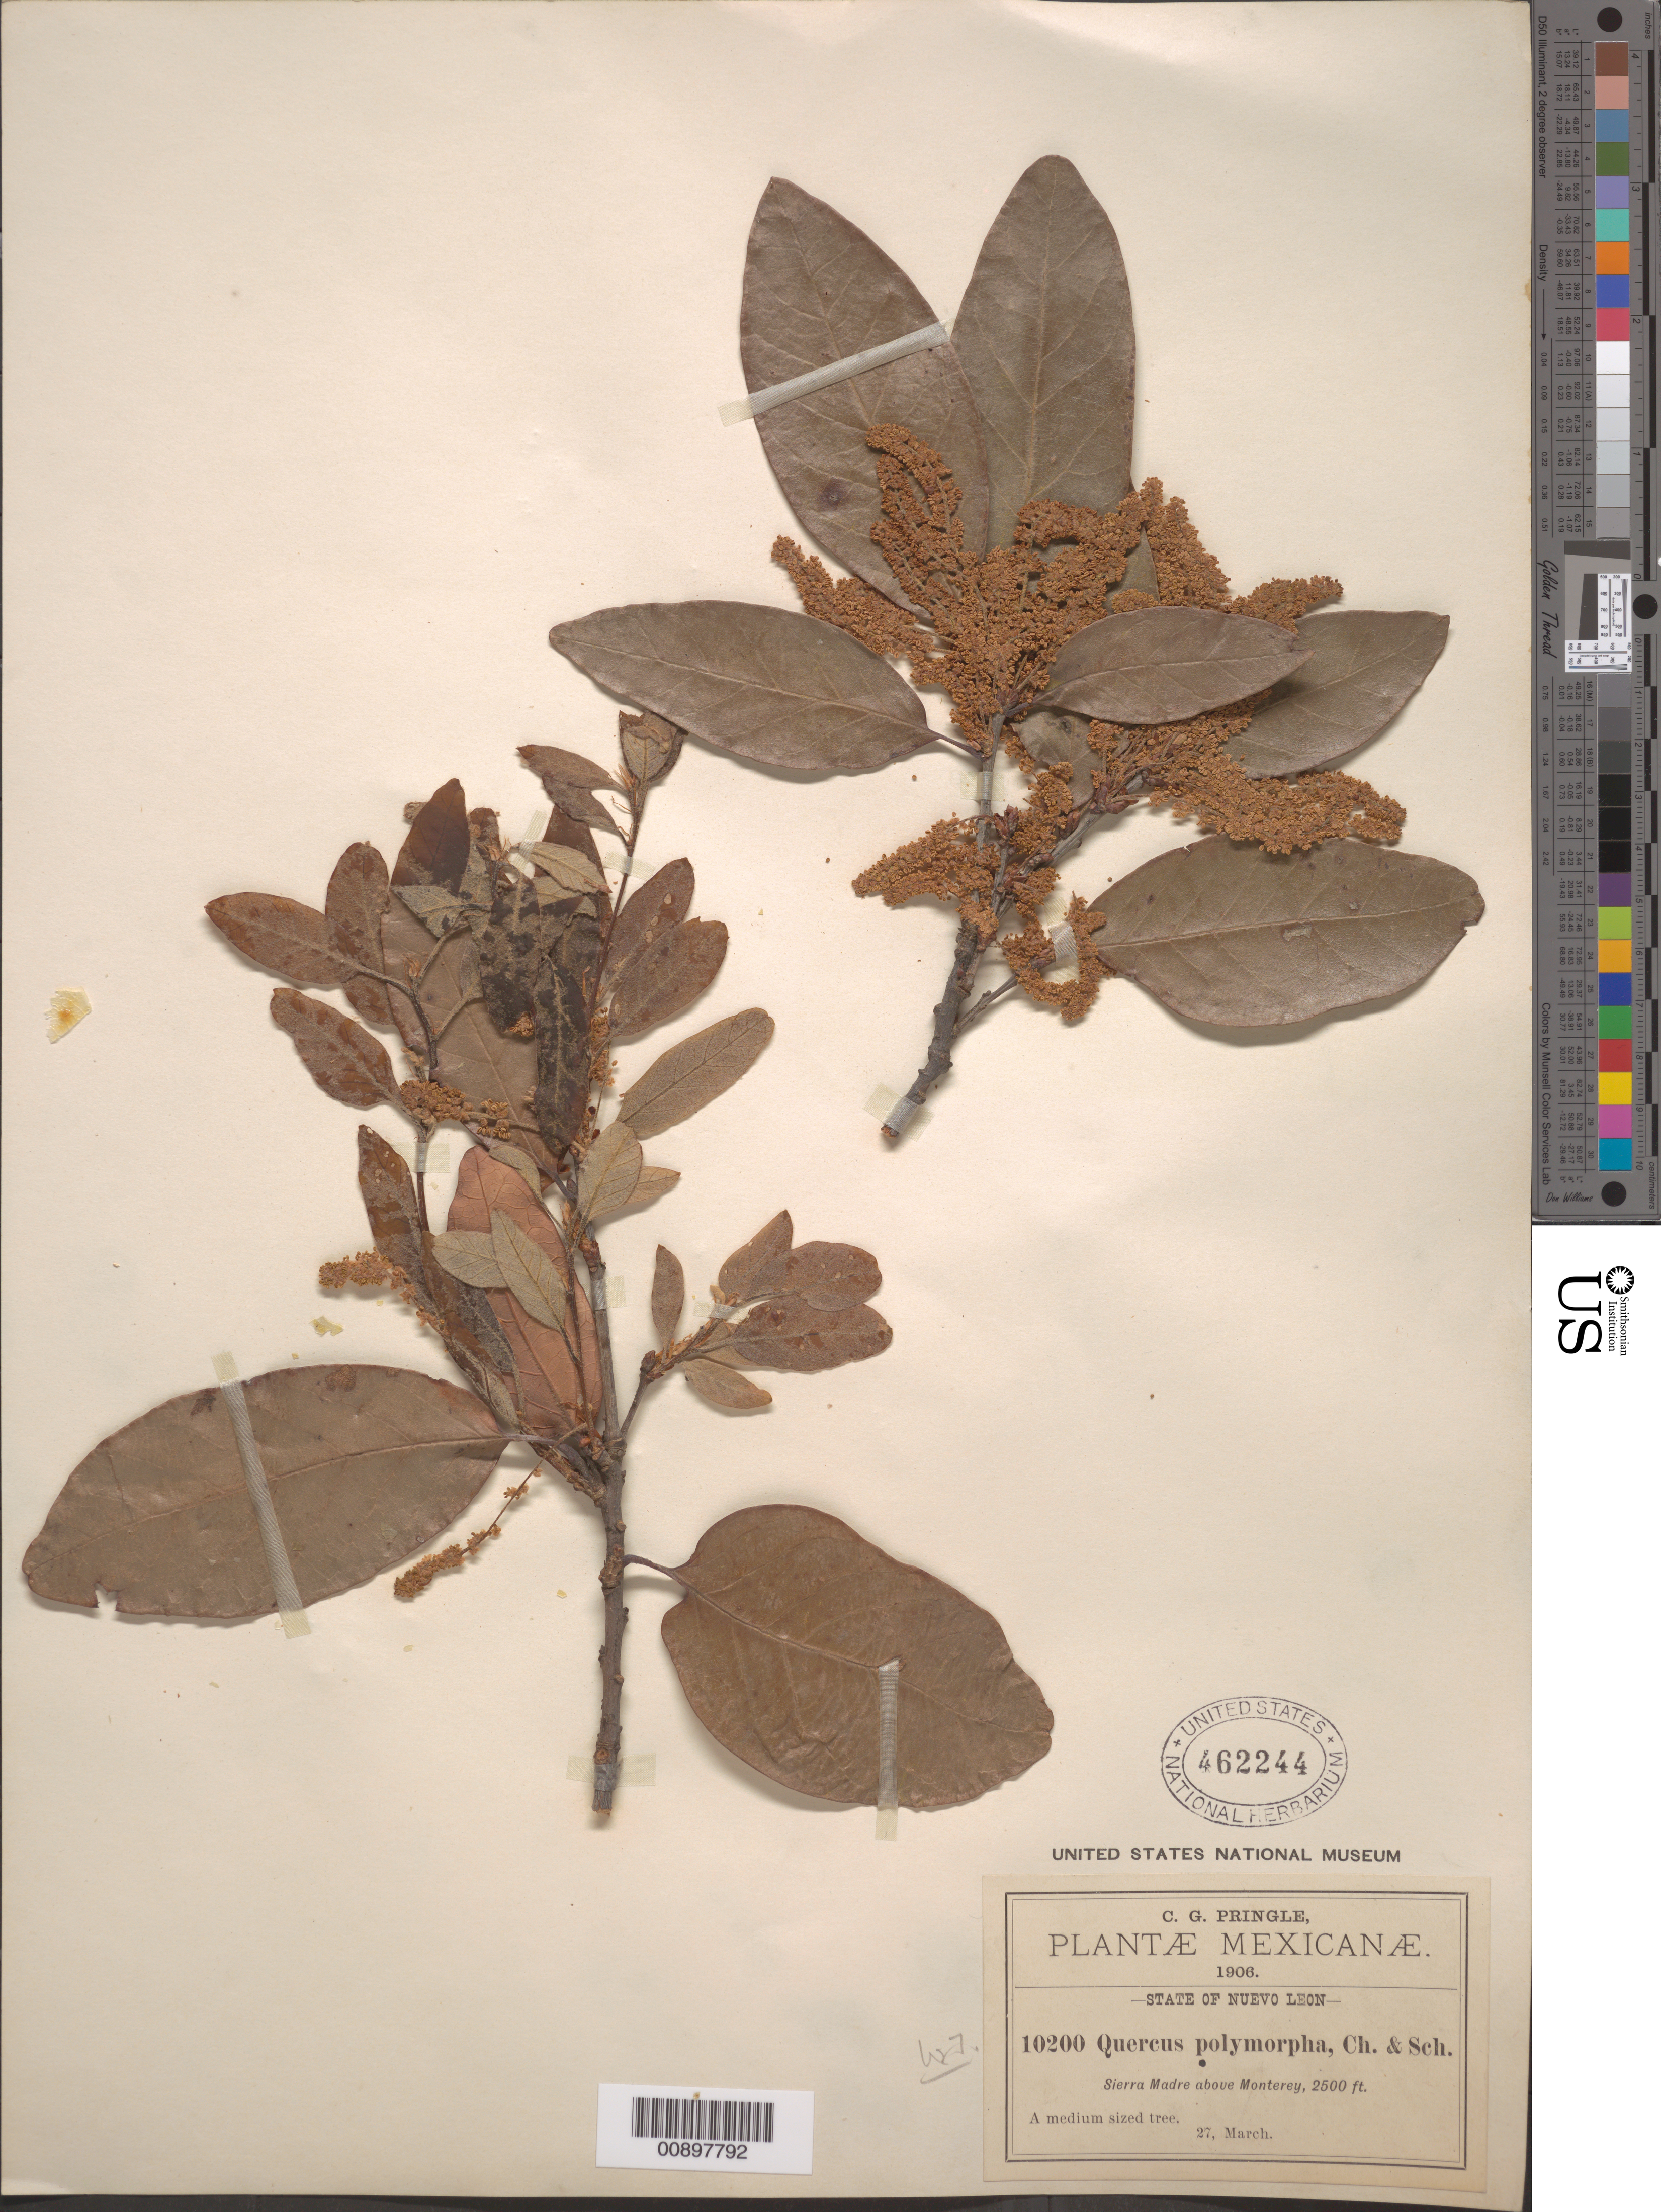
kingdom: Plantae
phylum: Tracheophyta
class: Magnoliopsida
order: Fagales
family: Fagaceae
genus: Quercus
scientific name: Quercus polymorpha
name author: Schltdl. & Cham.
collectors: C. G. Pringle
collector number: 10200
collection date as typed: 27 Mar 1906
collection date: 1906-03-27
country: Mexico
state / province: Nuevo León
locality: Sierra Madre above Monterrey, Nuevo León.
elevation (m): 762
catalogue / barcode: US 462244